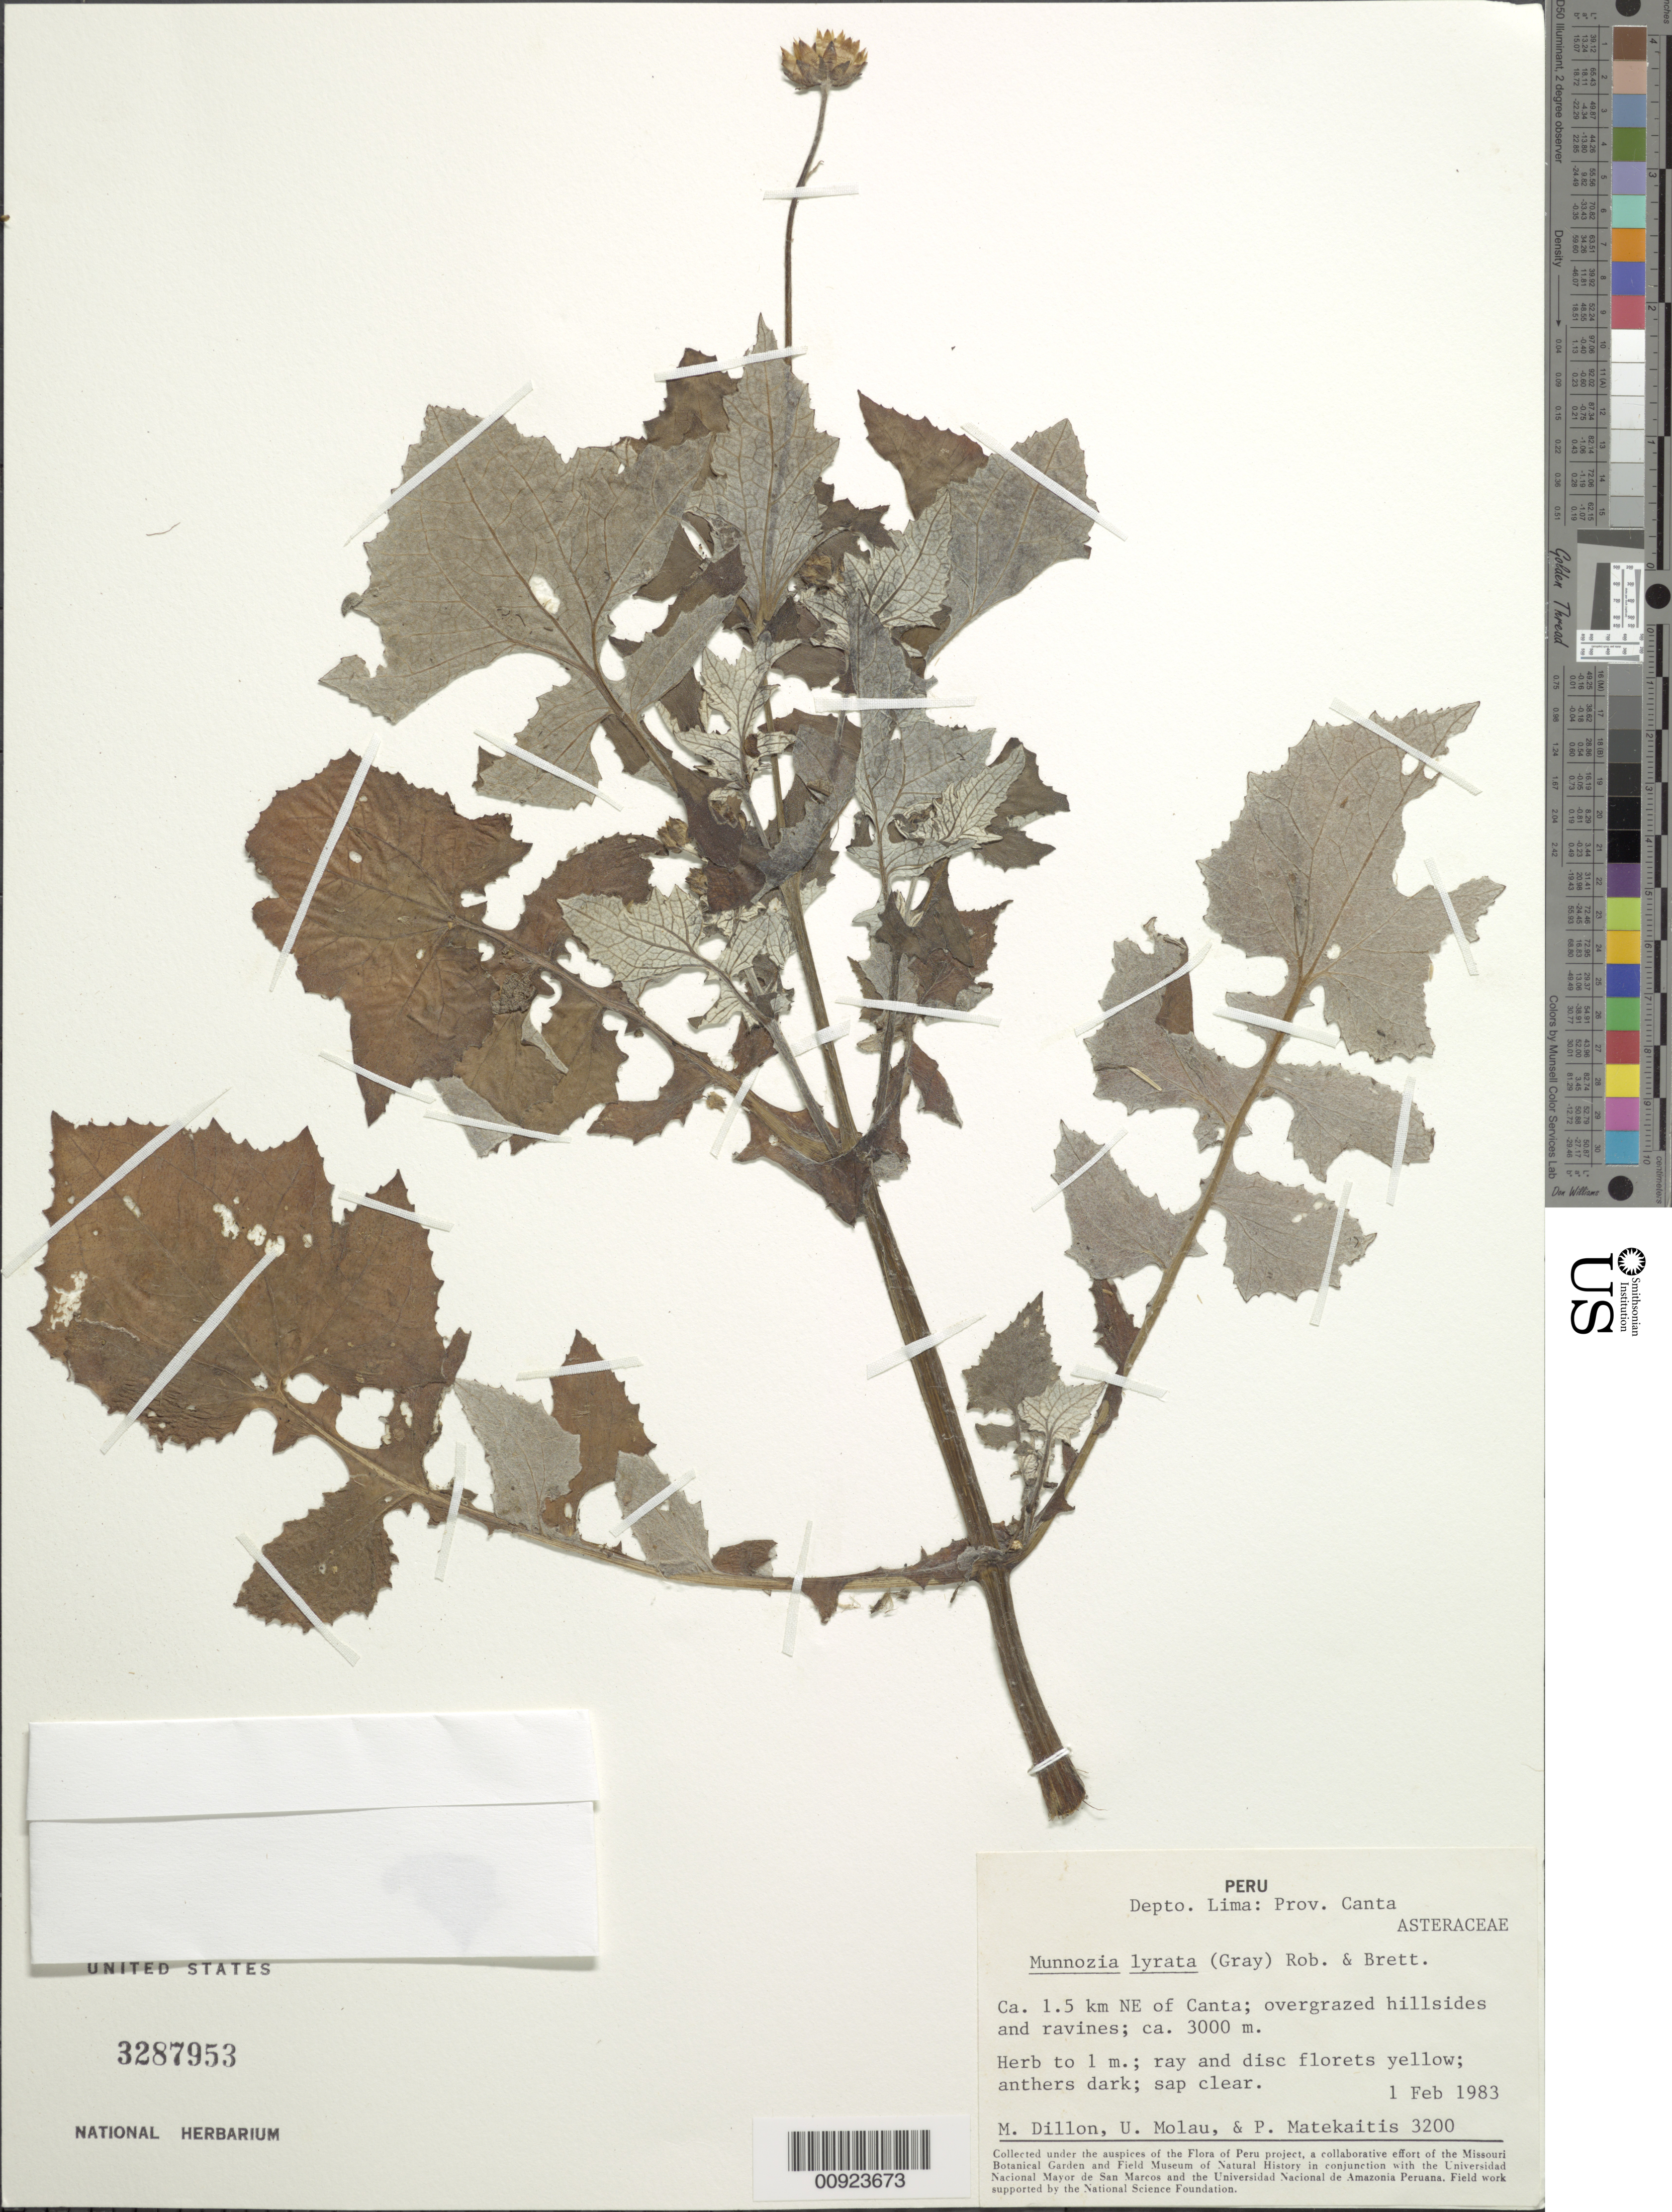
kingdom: Plantae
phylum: Tracheophyta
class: Magnoliopsida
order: Asterales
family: Asteraceae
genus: Munnozia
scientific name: Munnozia lyrata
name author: (A. Gray) H. Rob. & Brettell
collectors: M. O. Dillon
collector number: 3200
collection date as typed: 1 February 1983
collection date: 1983-02-01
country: Peru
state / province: Lima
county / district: Canta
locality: Canta, ca 1.5 km NE of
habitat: Overgrazed hillsides and ravines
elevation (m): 3000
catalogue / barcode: US 3287953